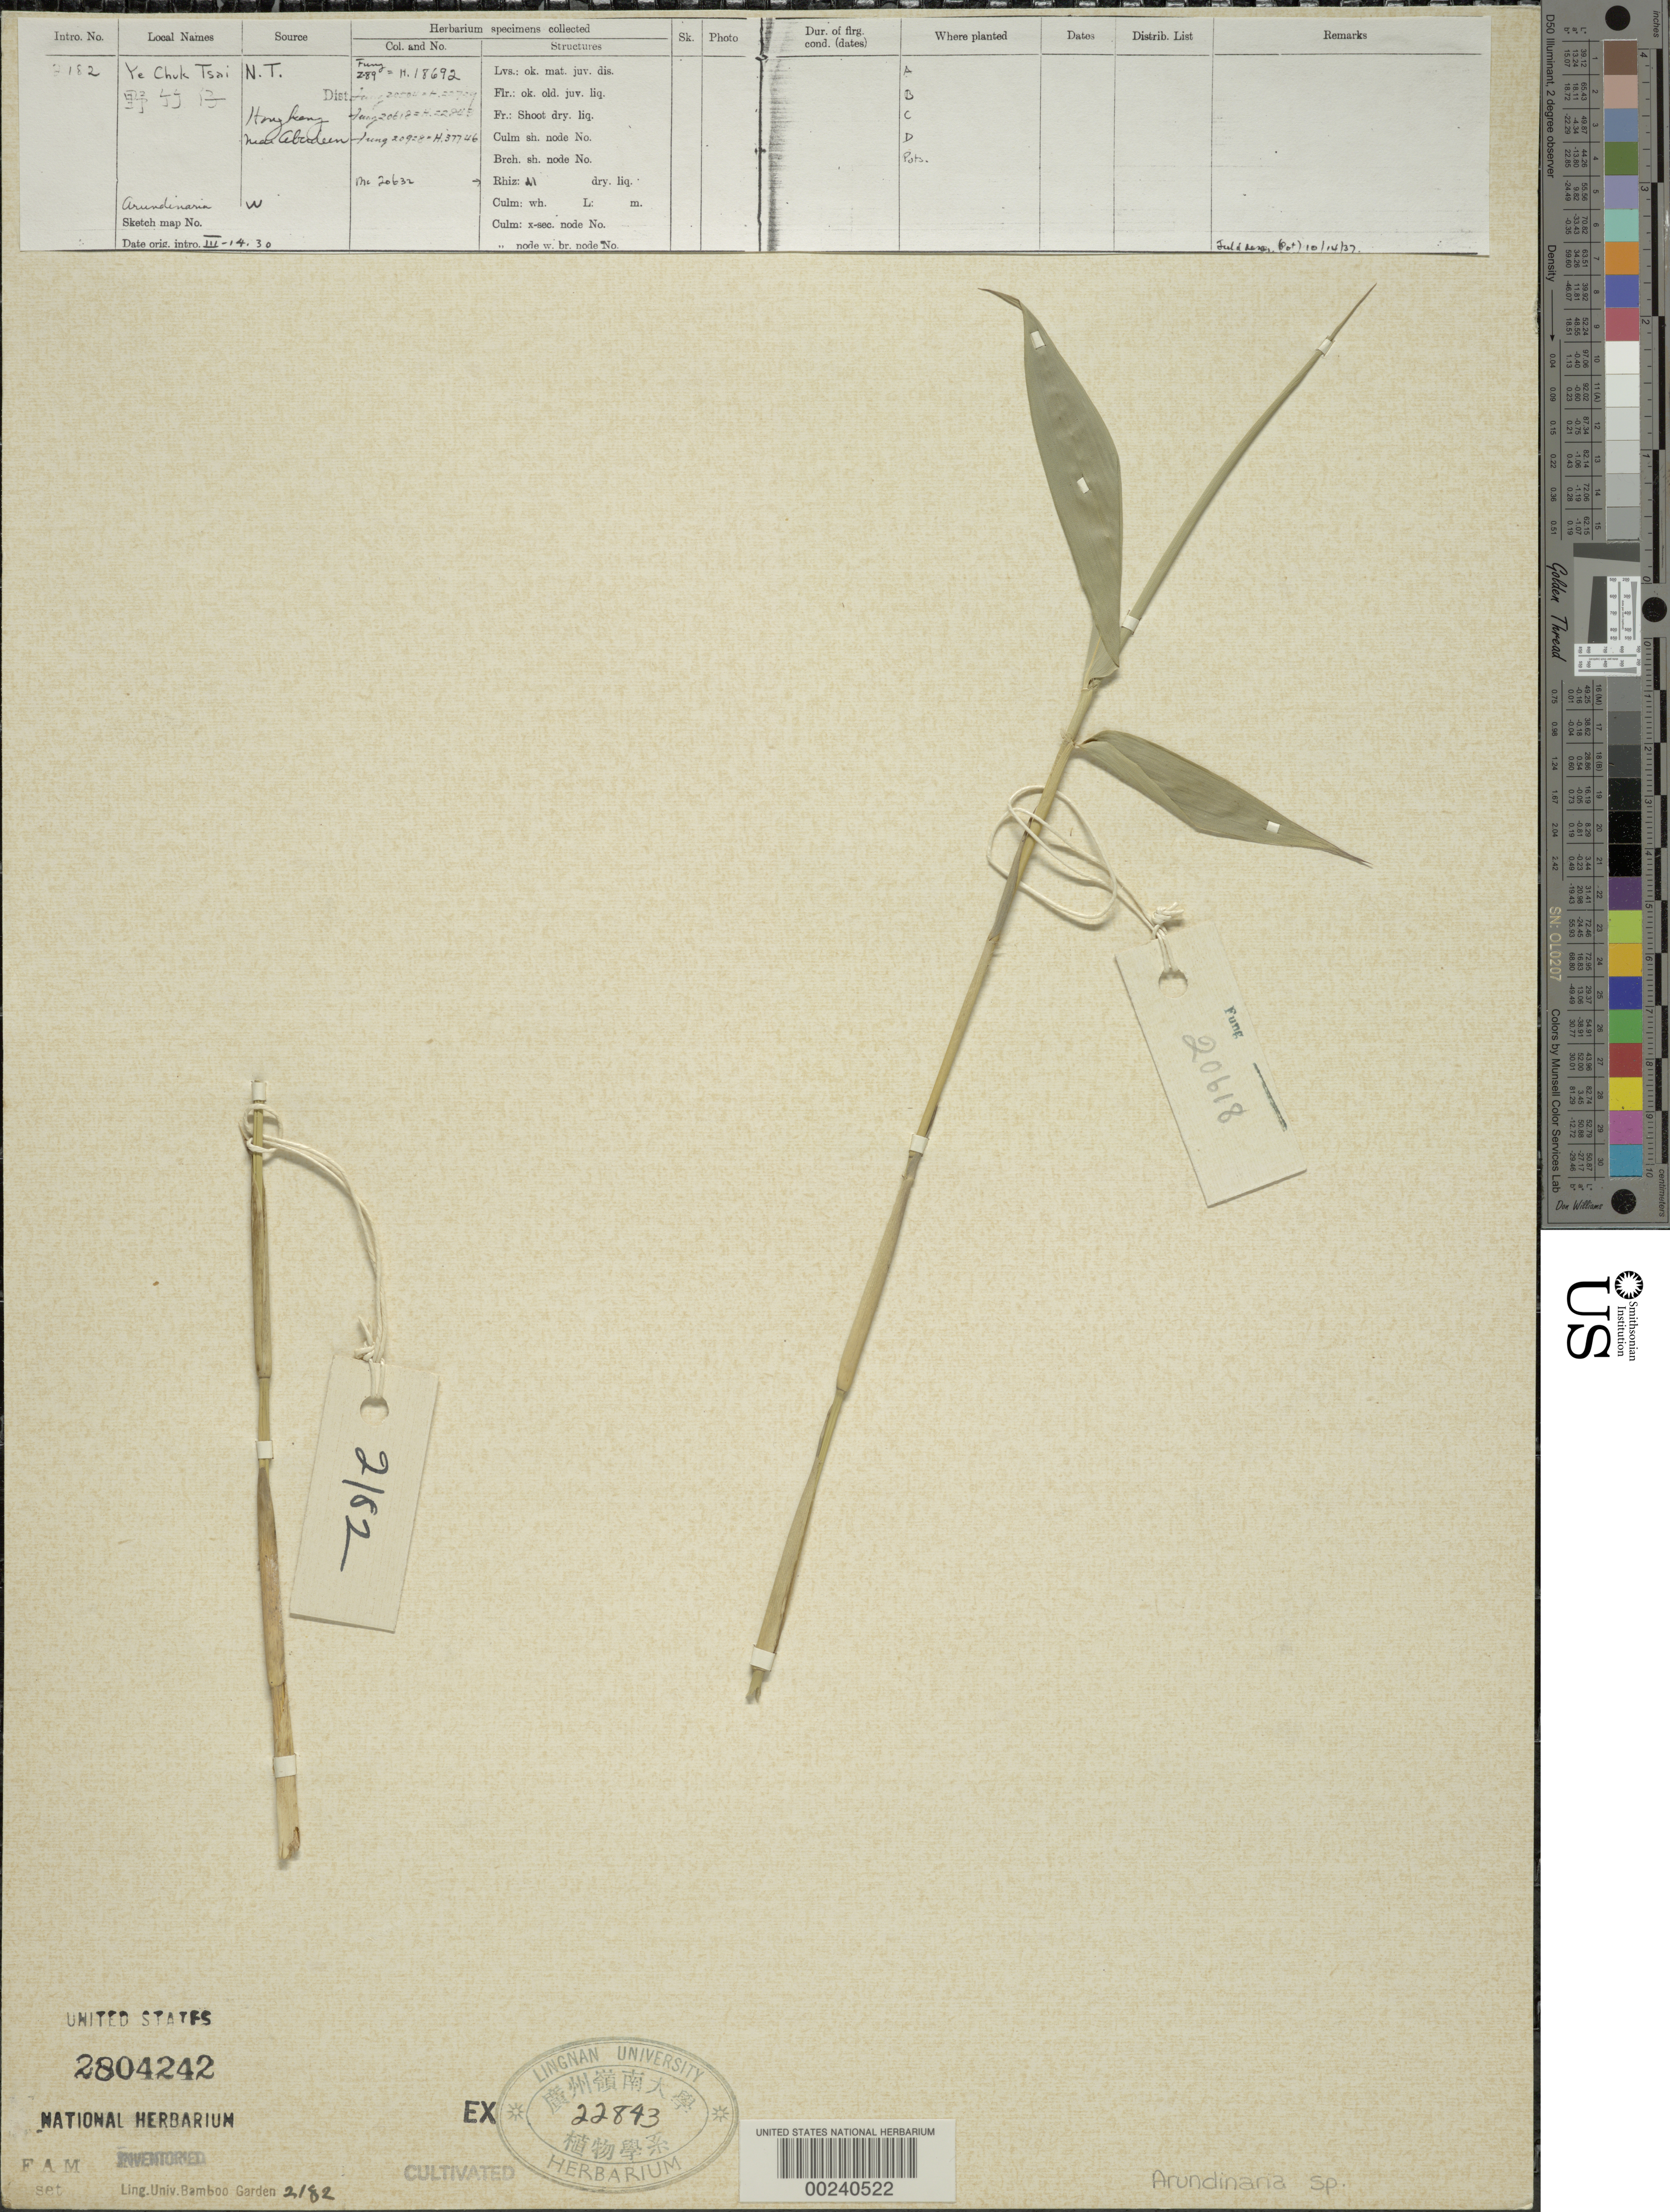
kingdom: Plantae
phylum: Tracheophyta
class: Liliopsida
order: Poales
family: Poaceae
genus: Arundinaria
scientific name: Arundinaria sp.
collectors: H. L. Fung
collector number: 20618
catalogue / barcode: US 2804242